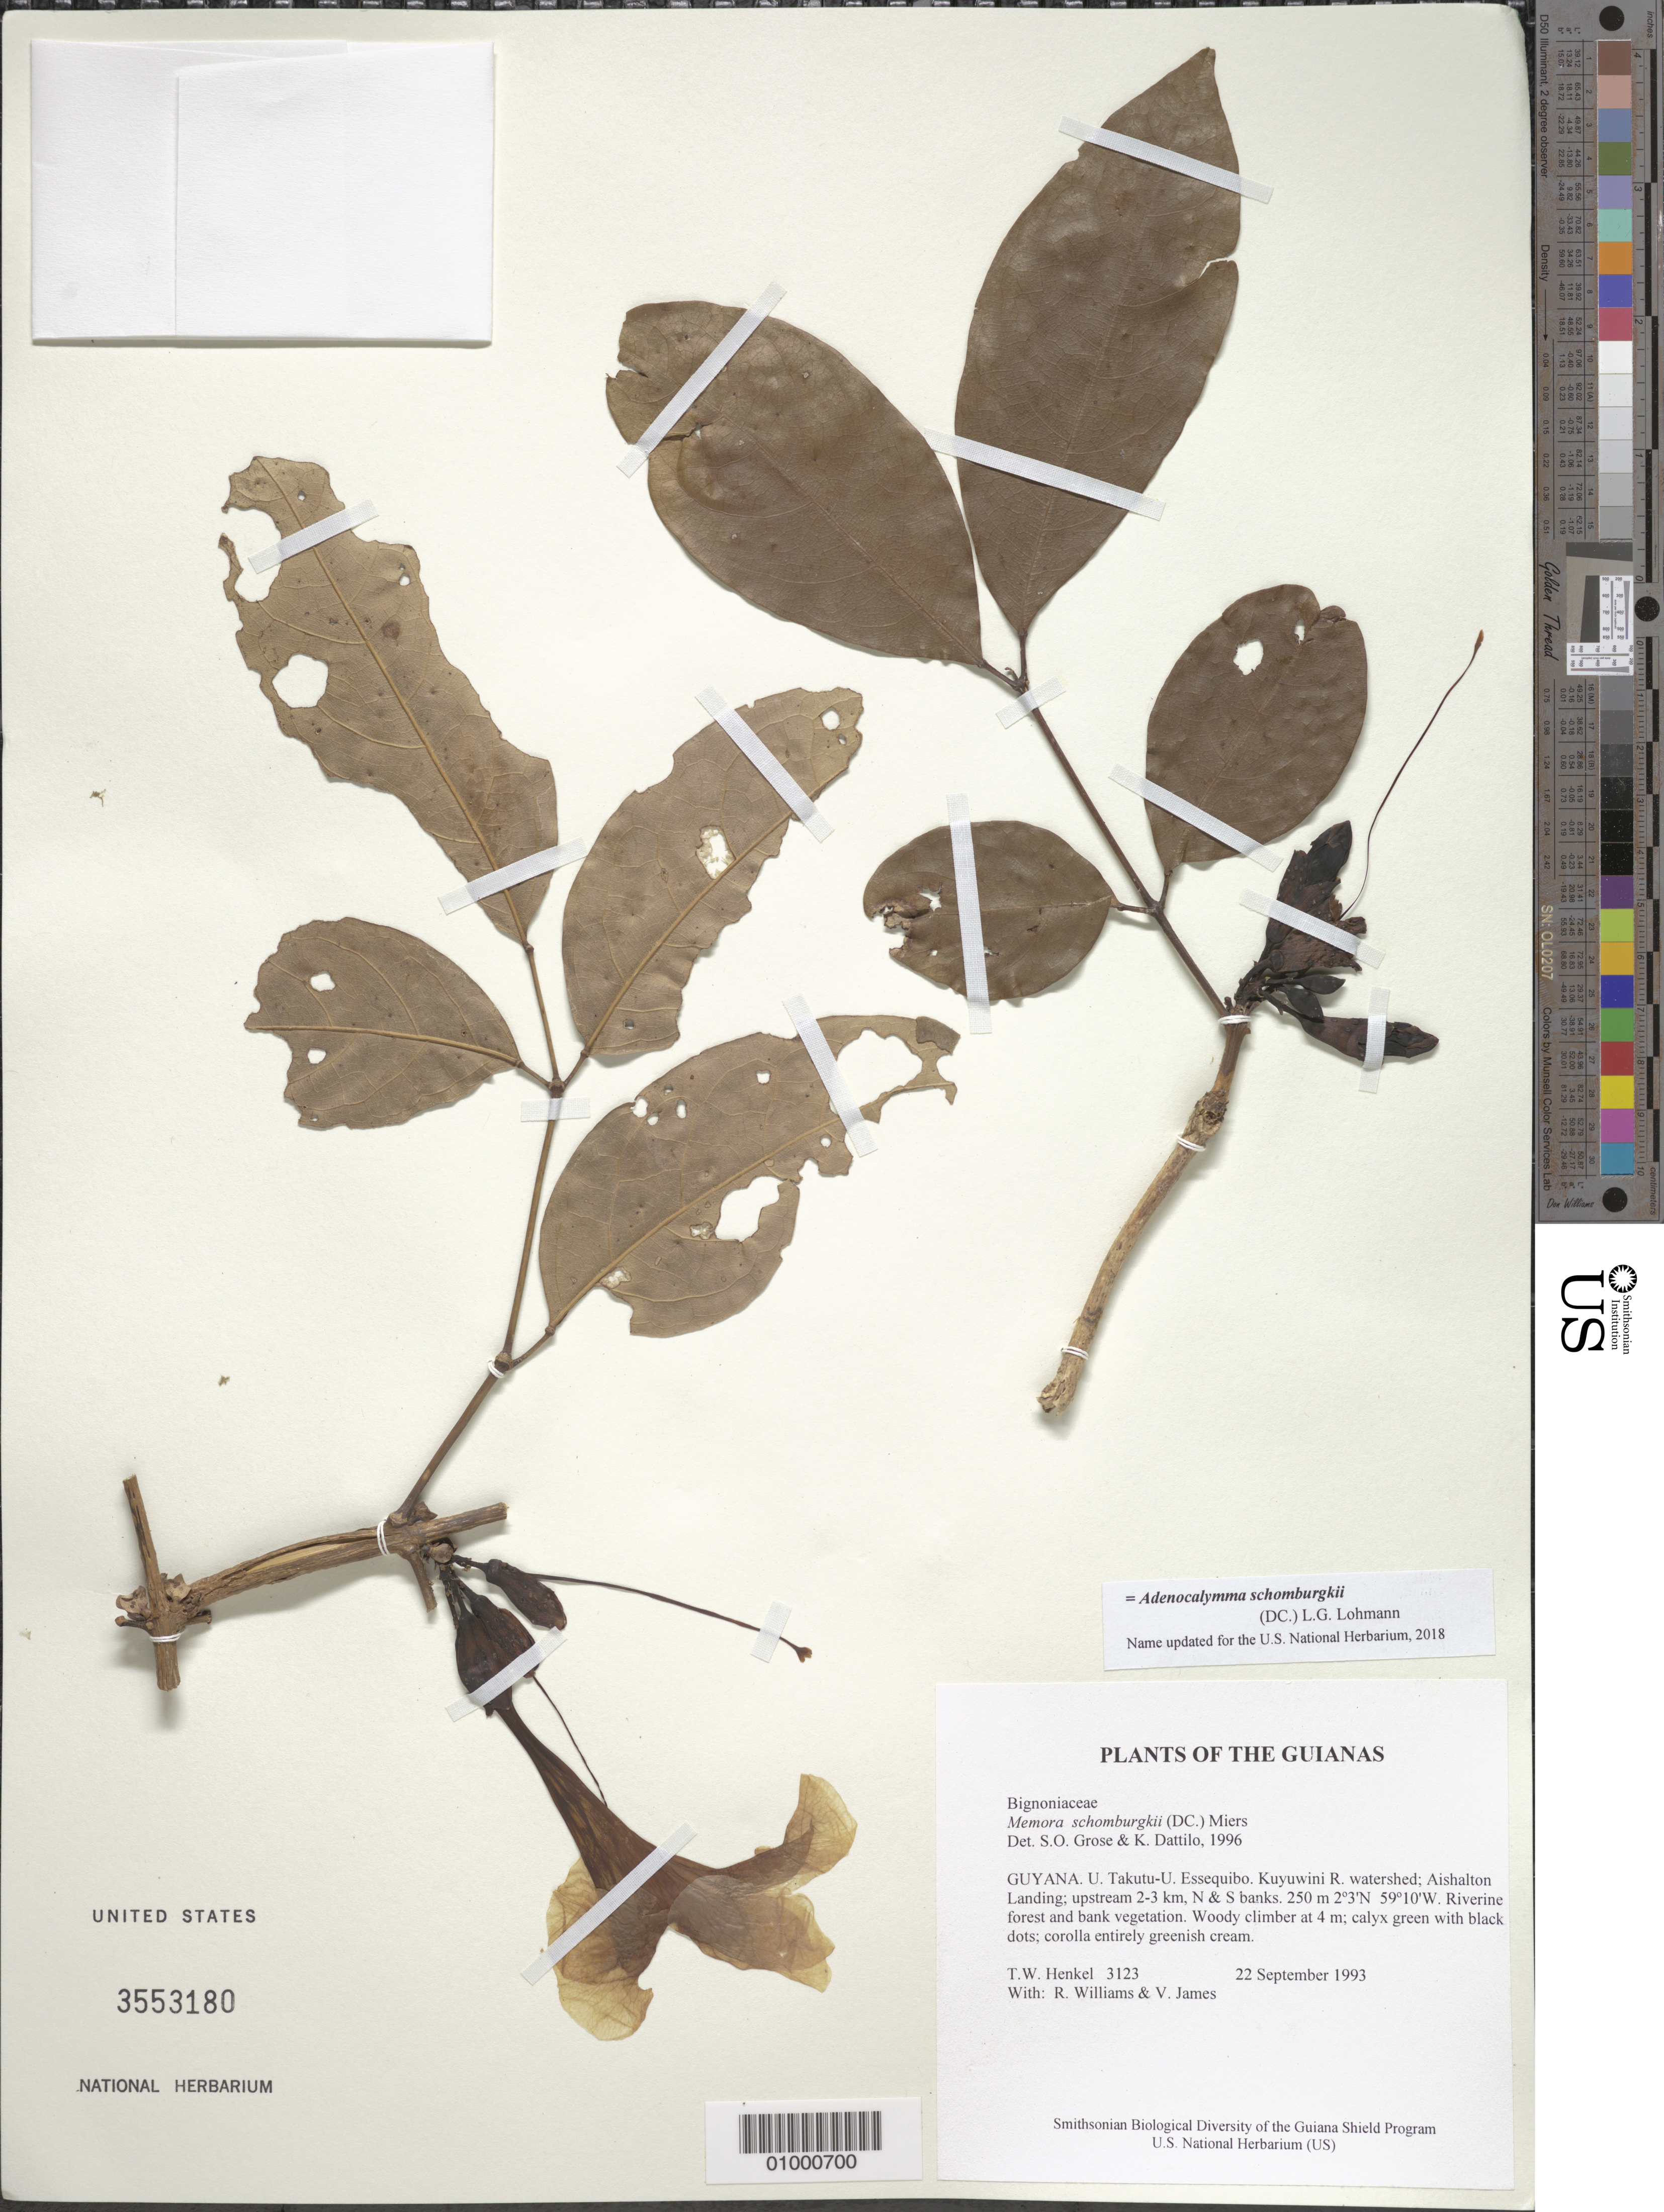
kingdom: Plantae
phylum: Tracheophyta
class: Magnoliopsida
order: Lamiales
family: Bignoniaceae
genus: Adenocalymma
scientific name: Adenocalymma schomburgkii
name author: (DC.) L.G. Lohmann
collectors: T. Henkel, R. Williams & V. James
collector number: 3123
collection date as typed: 22 September 1993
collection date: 1993-09-22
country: Guyana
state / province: U. Takutu-U. Essequibo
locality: Kuyuwini R. watershed; Aishalton Landing; upstream 2-3 km, N & S banks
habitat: Riverine forest and bank vegetation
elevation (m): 250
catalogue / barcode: US 3553180